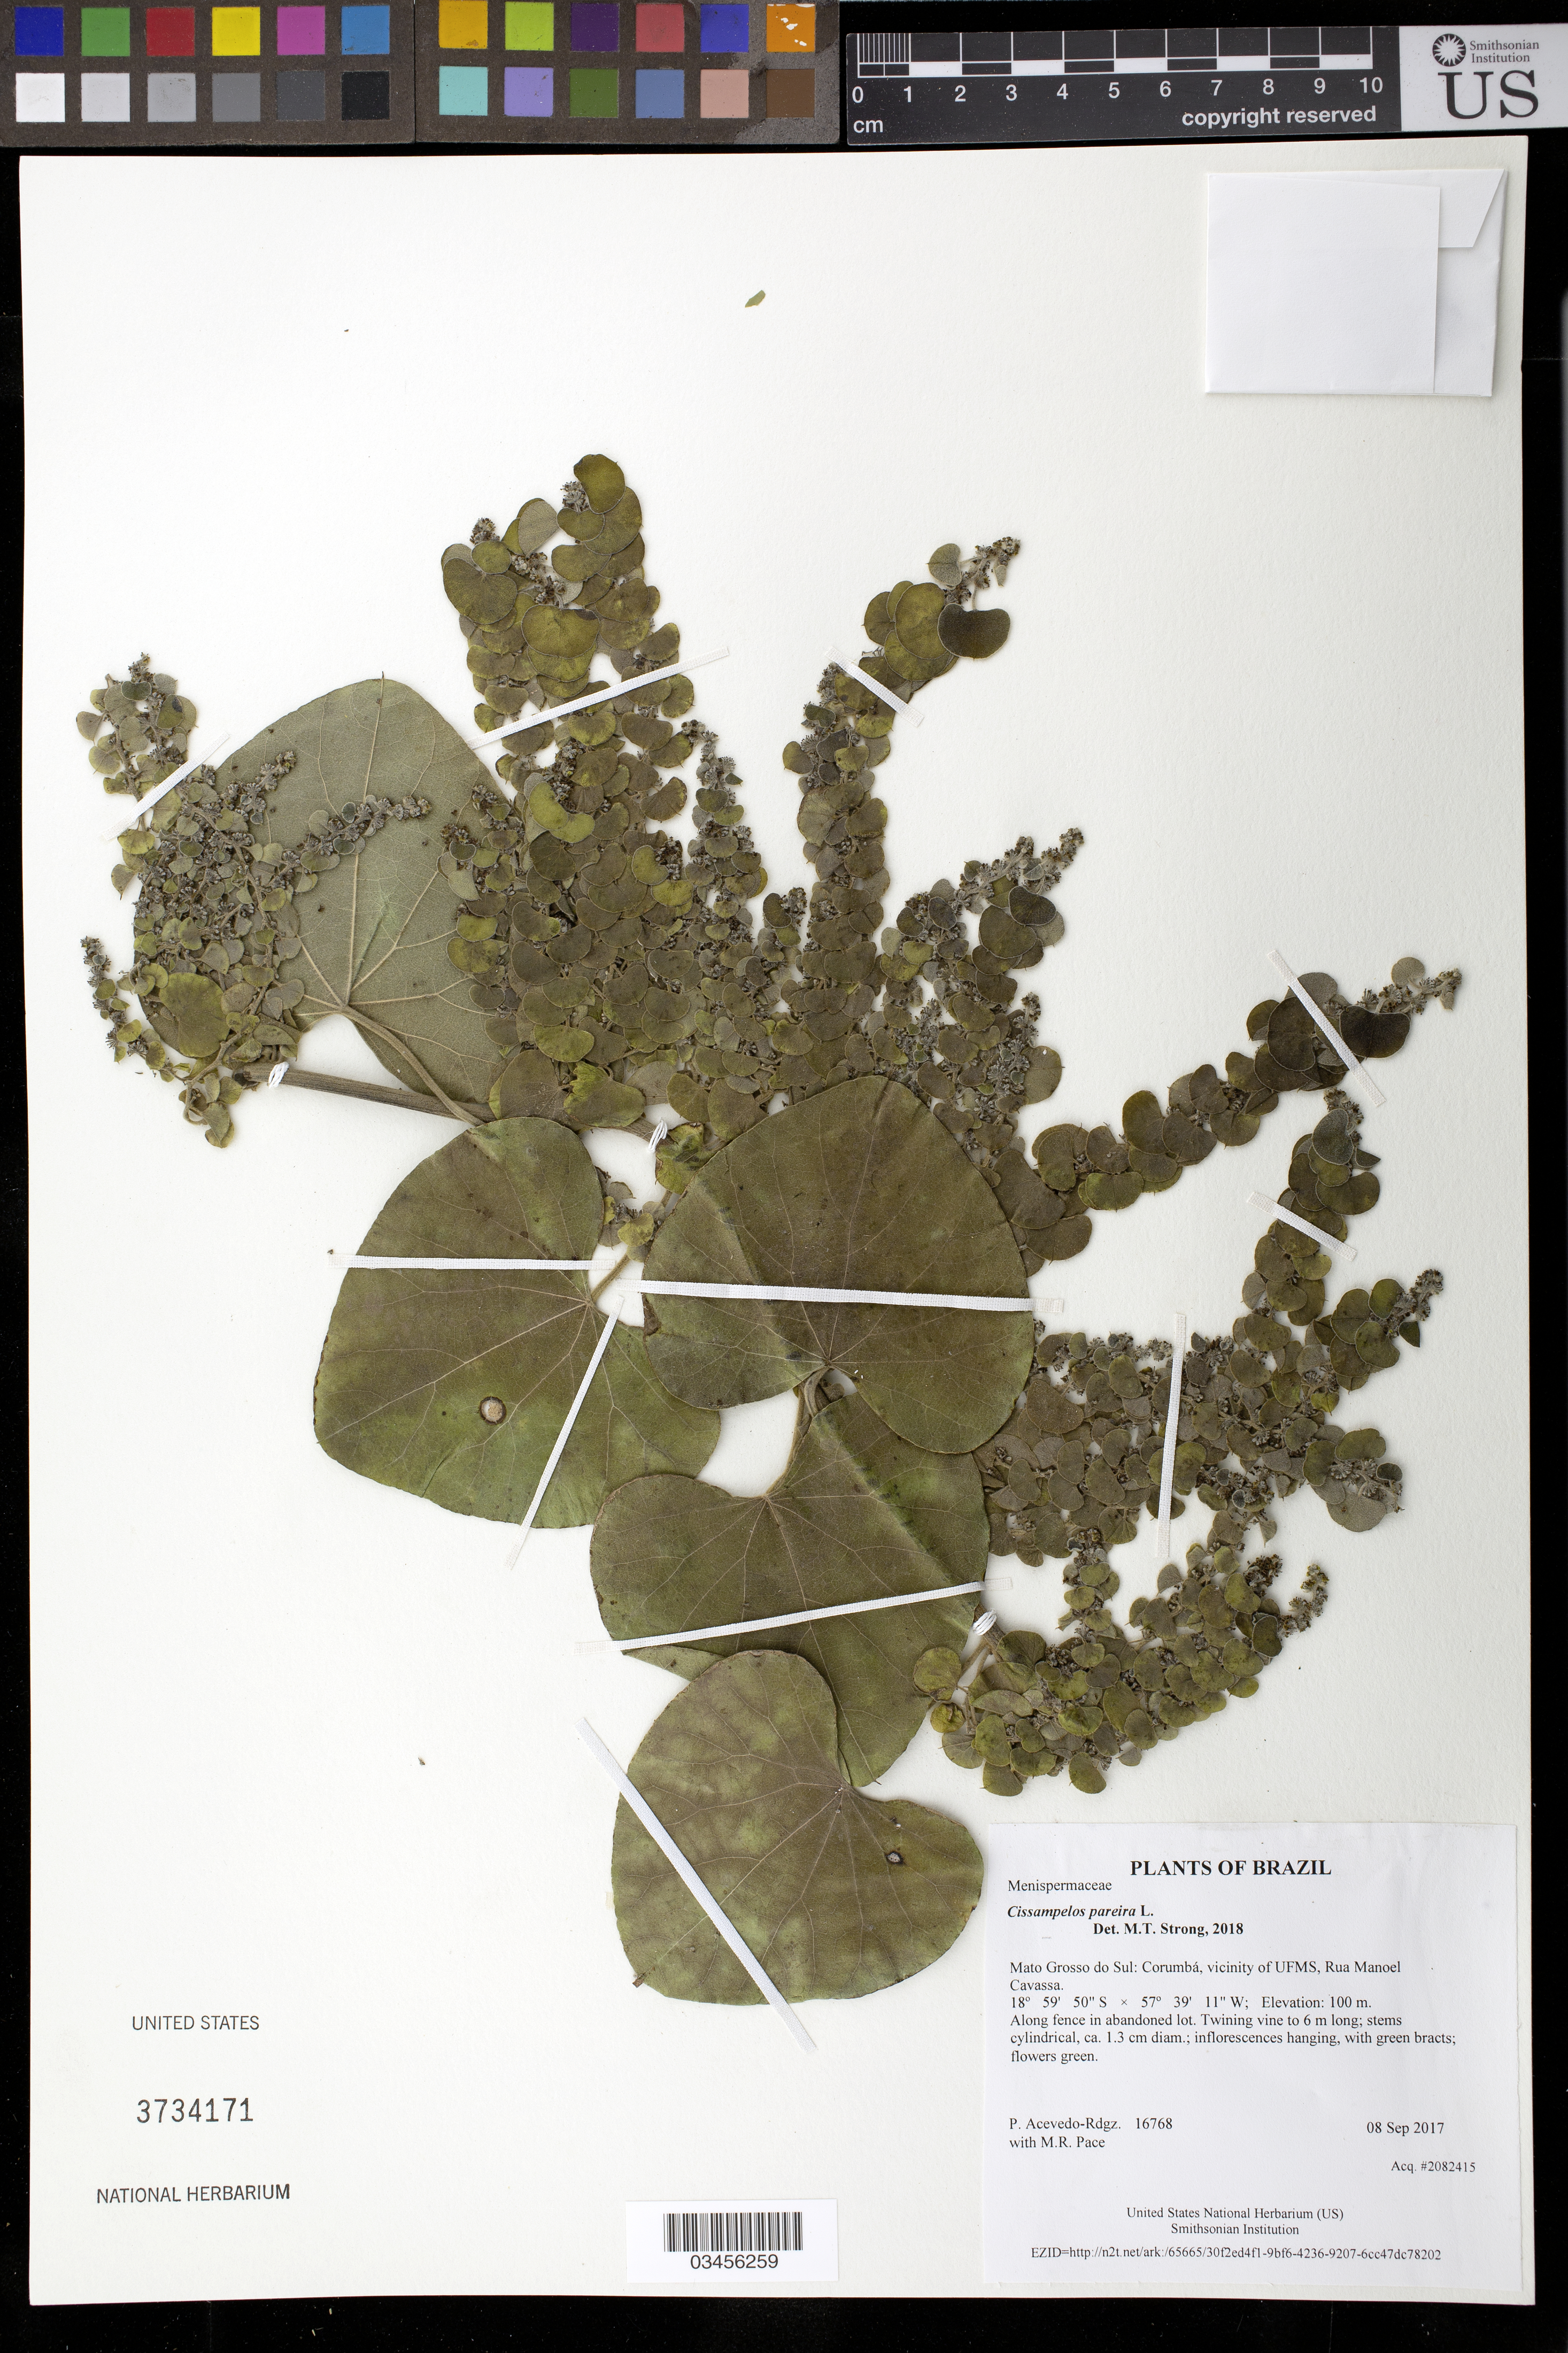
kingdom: Plantae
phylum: Tracheophyta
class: Magnoliopsida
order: Ranunculales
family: Menispermaceae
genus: Cissampelos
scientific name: Cissampelos pareira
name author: L.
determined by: Strong, Mark T., (BOT), Smithsonian Institution - National Museum of Natural History (UNITED STATES)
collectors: P. Acevedo-Rodr. & M. R. Pace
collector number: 16768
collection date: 2017-09-08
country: Brazil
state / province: Mato Grosso do Sul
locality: Corumbá, vicinity of UFMS, Rua Manoel Cavassa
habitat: Along fence in abandoned lot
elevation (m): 100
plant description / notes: US, NY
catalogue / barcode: US 3734171